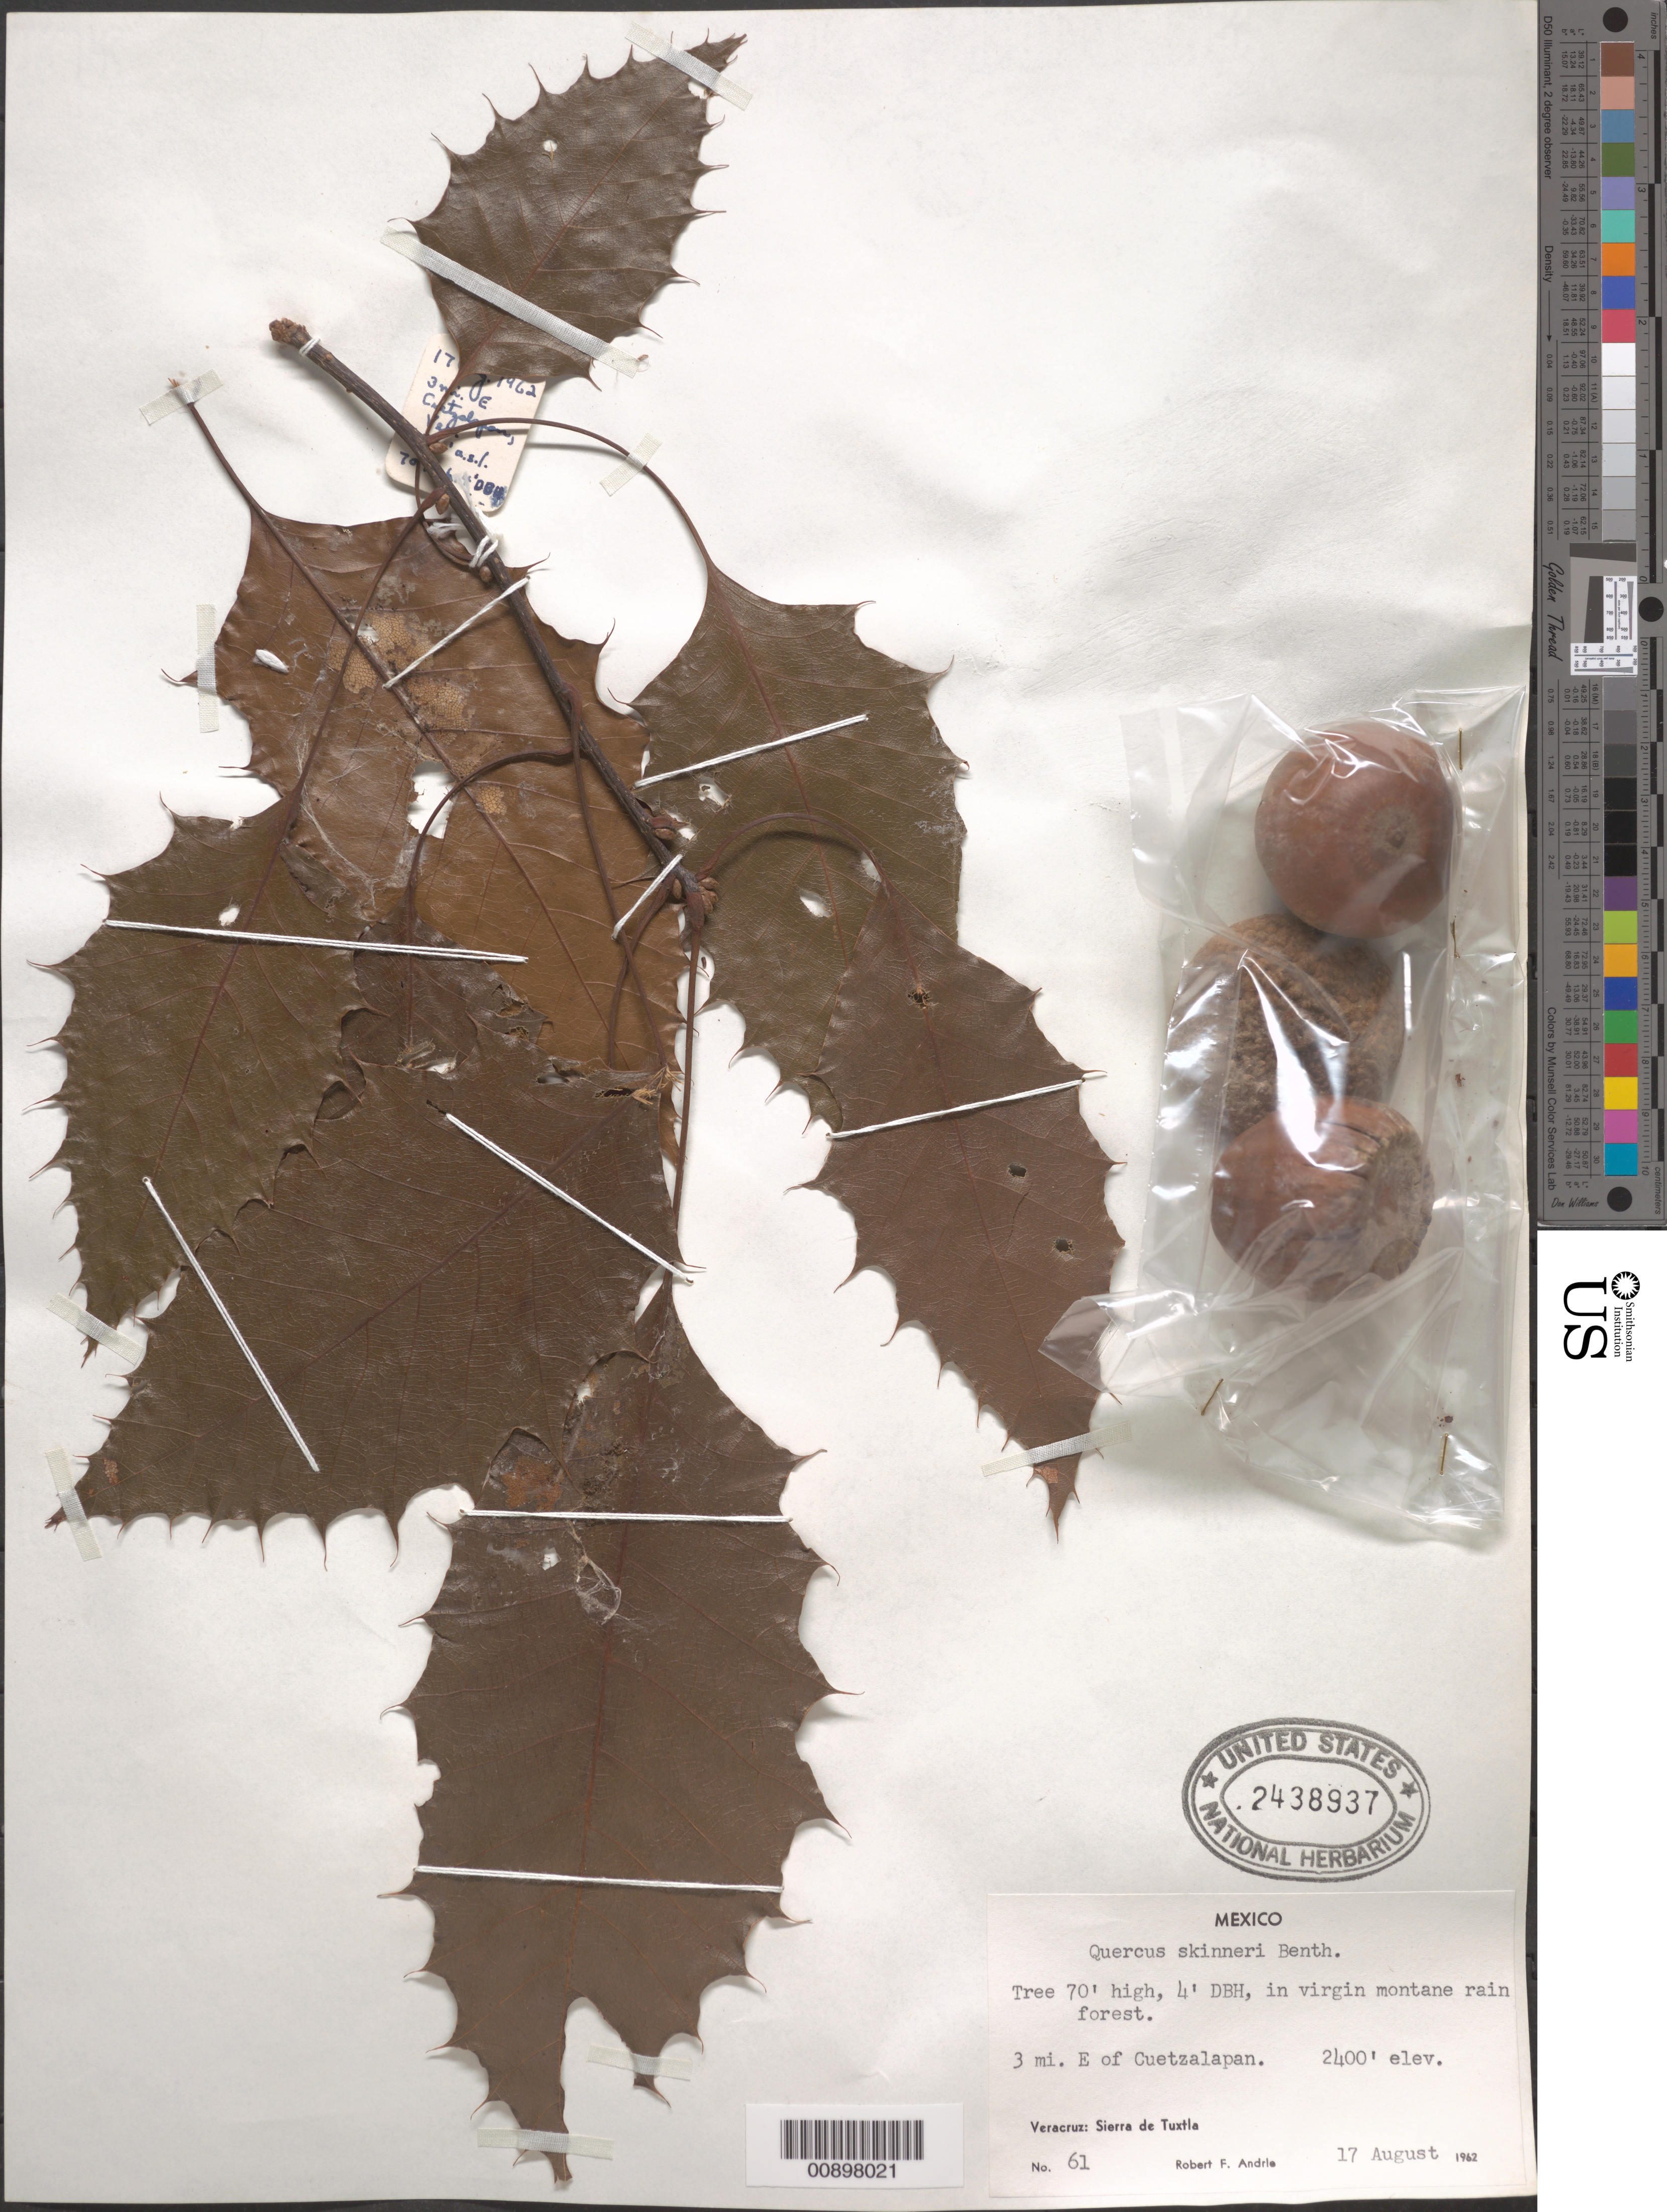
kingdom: Plantae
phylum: Tracheophyta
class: Magnoliopsida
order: Fagales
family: Fagaceae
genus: Quercus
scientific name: Quercus skinneri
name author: Benth.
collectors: R. Andrle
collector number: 61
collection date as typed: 17 Aug 1962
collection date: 1962-08-17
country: Mexico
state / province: Veracruz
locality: Veracruz: Sierra de Tuxtla: 3 mi. E of Cuetzalapan.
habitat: In virgin montane rain forest.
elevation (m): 732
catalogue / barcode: US 2438937